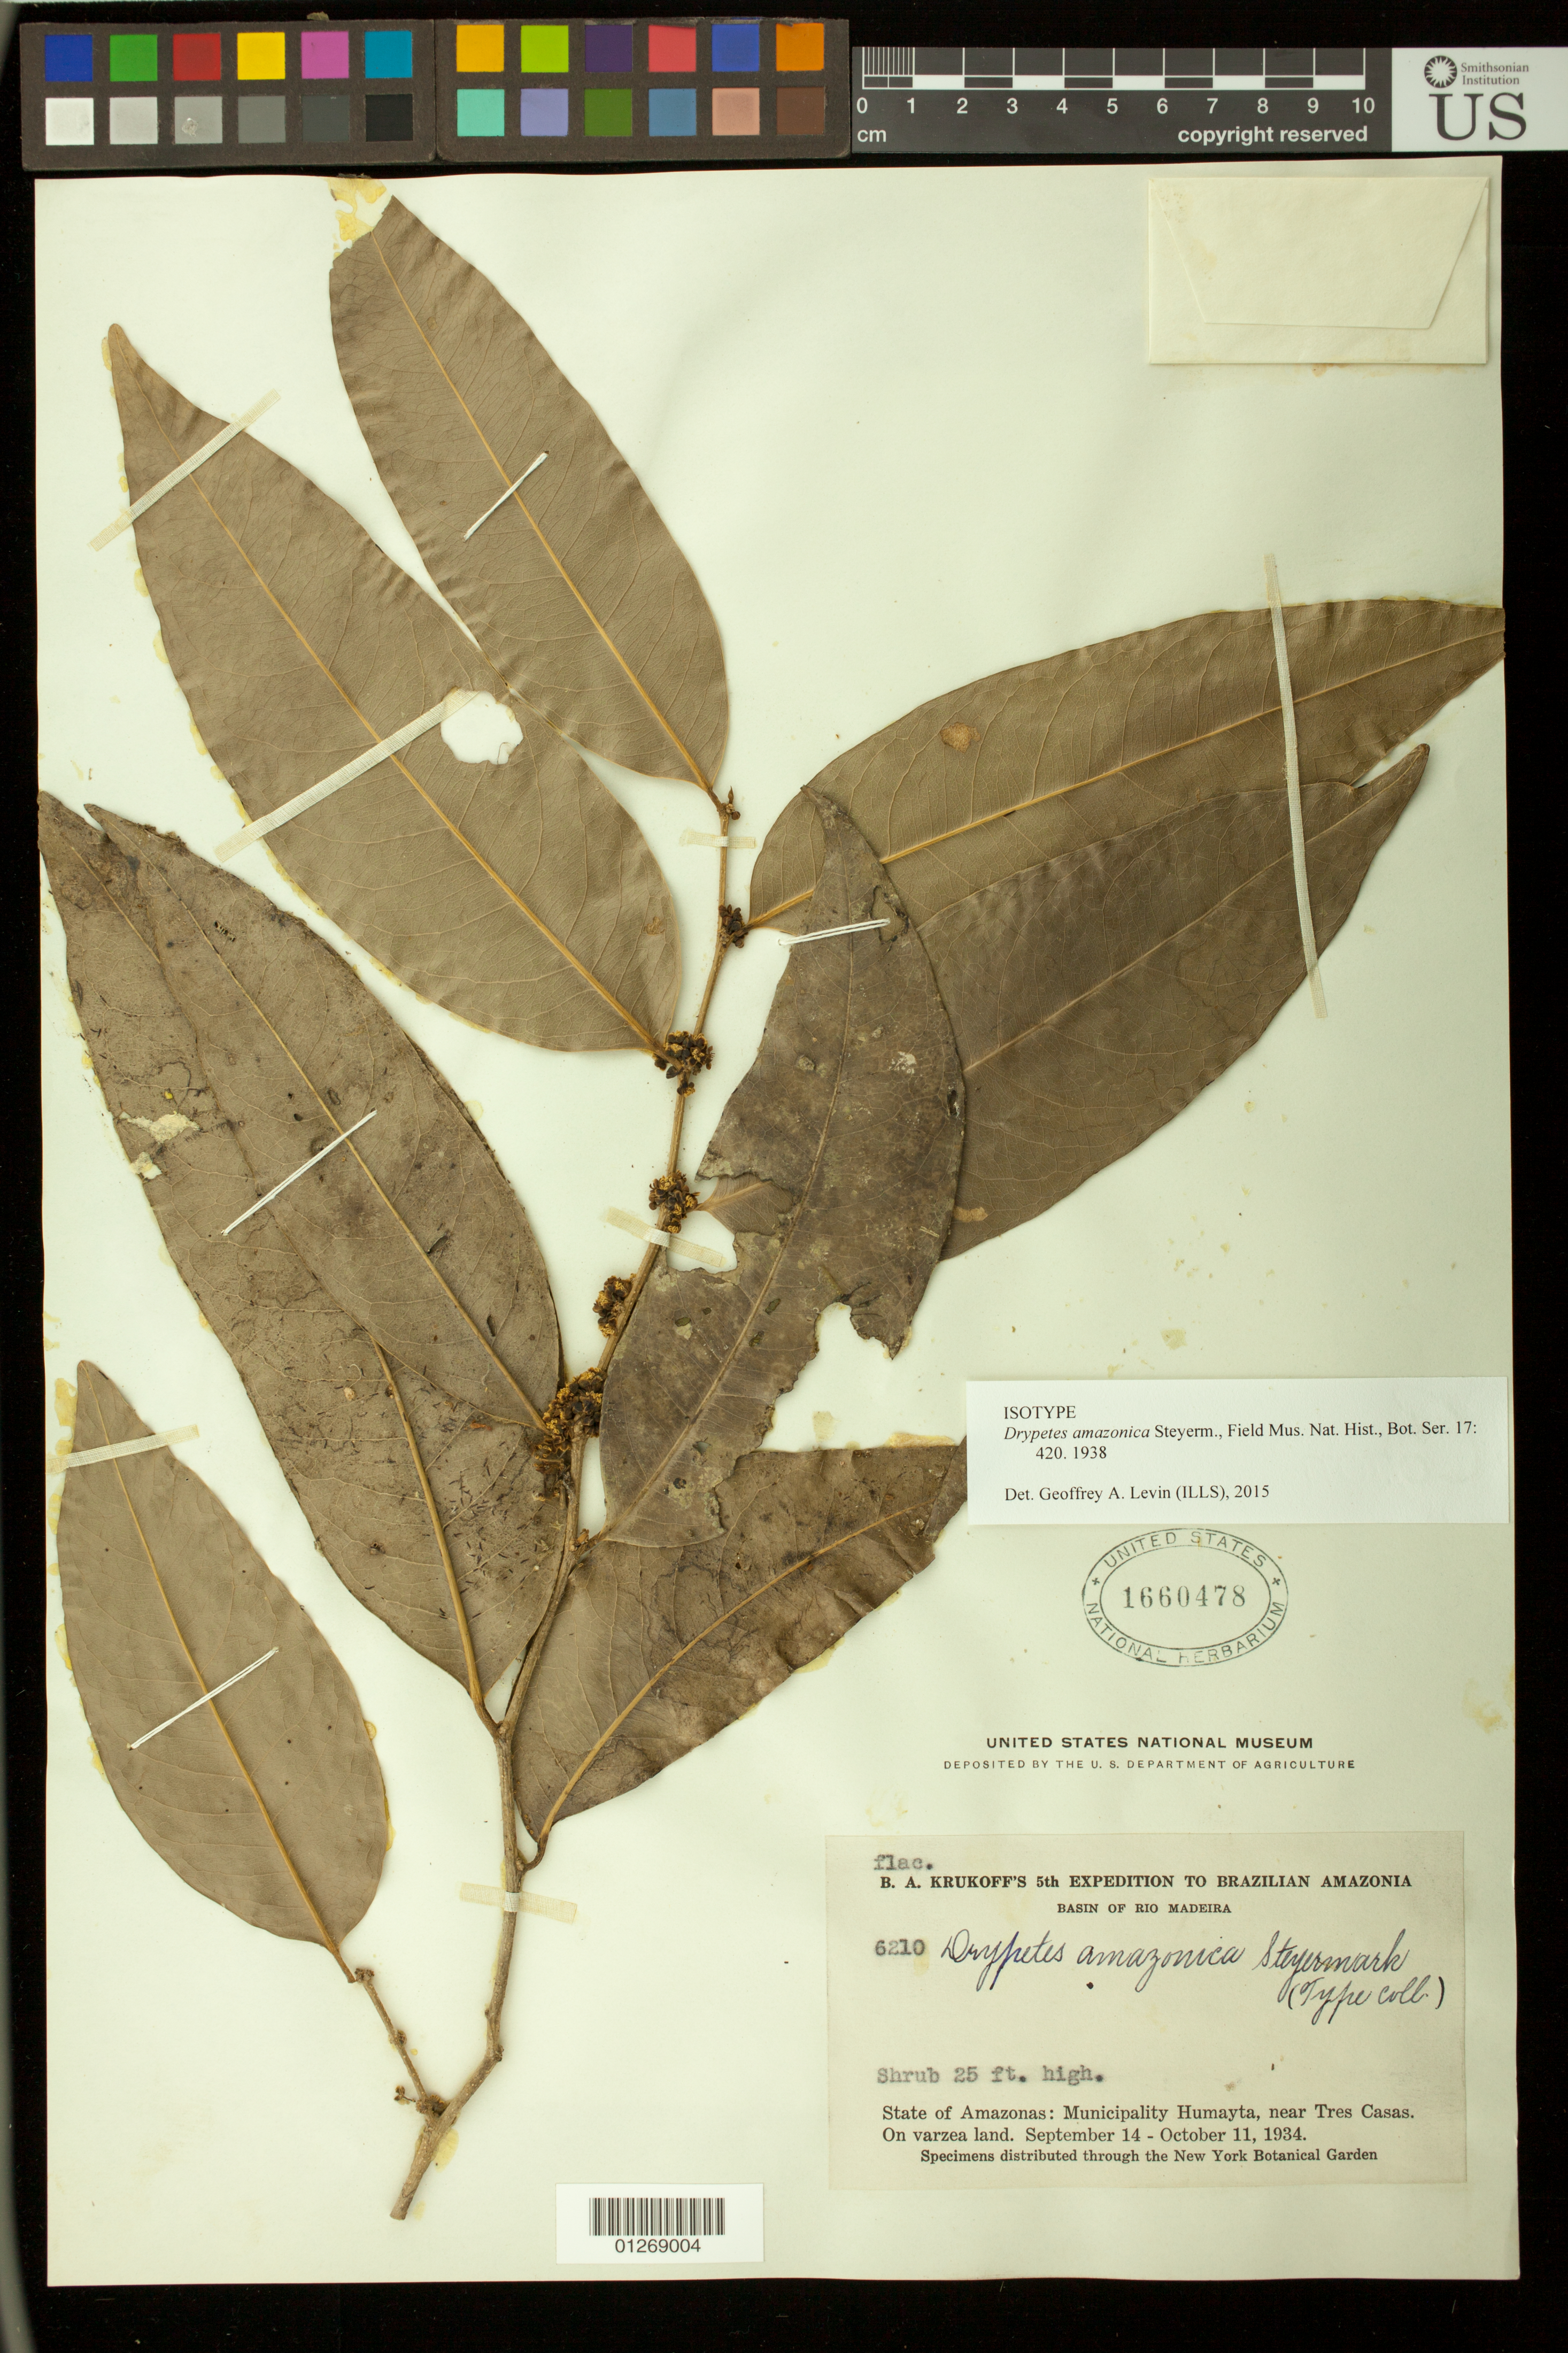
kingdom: Plantae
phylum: Tracheophyta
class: Magnoliopsida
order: Malpighiales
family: Putranjivaceae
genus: Drypetes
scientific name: Drypetes amazonica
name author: Steyerm.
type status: Isotype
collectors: B. A. Krukoff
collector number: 6210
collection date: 1934-09-14/1934-10-11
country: Brazil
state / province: Amazonas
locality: State of Amazonas: Municipality Humayta, near Tres Casas.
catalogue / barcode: US 1660478